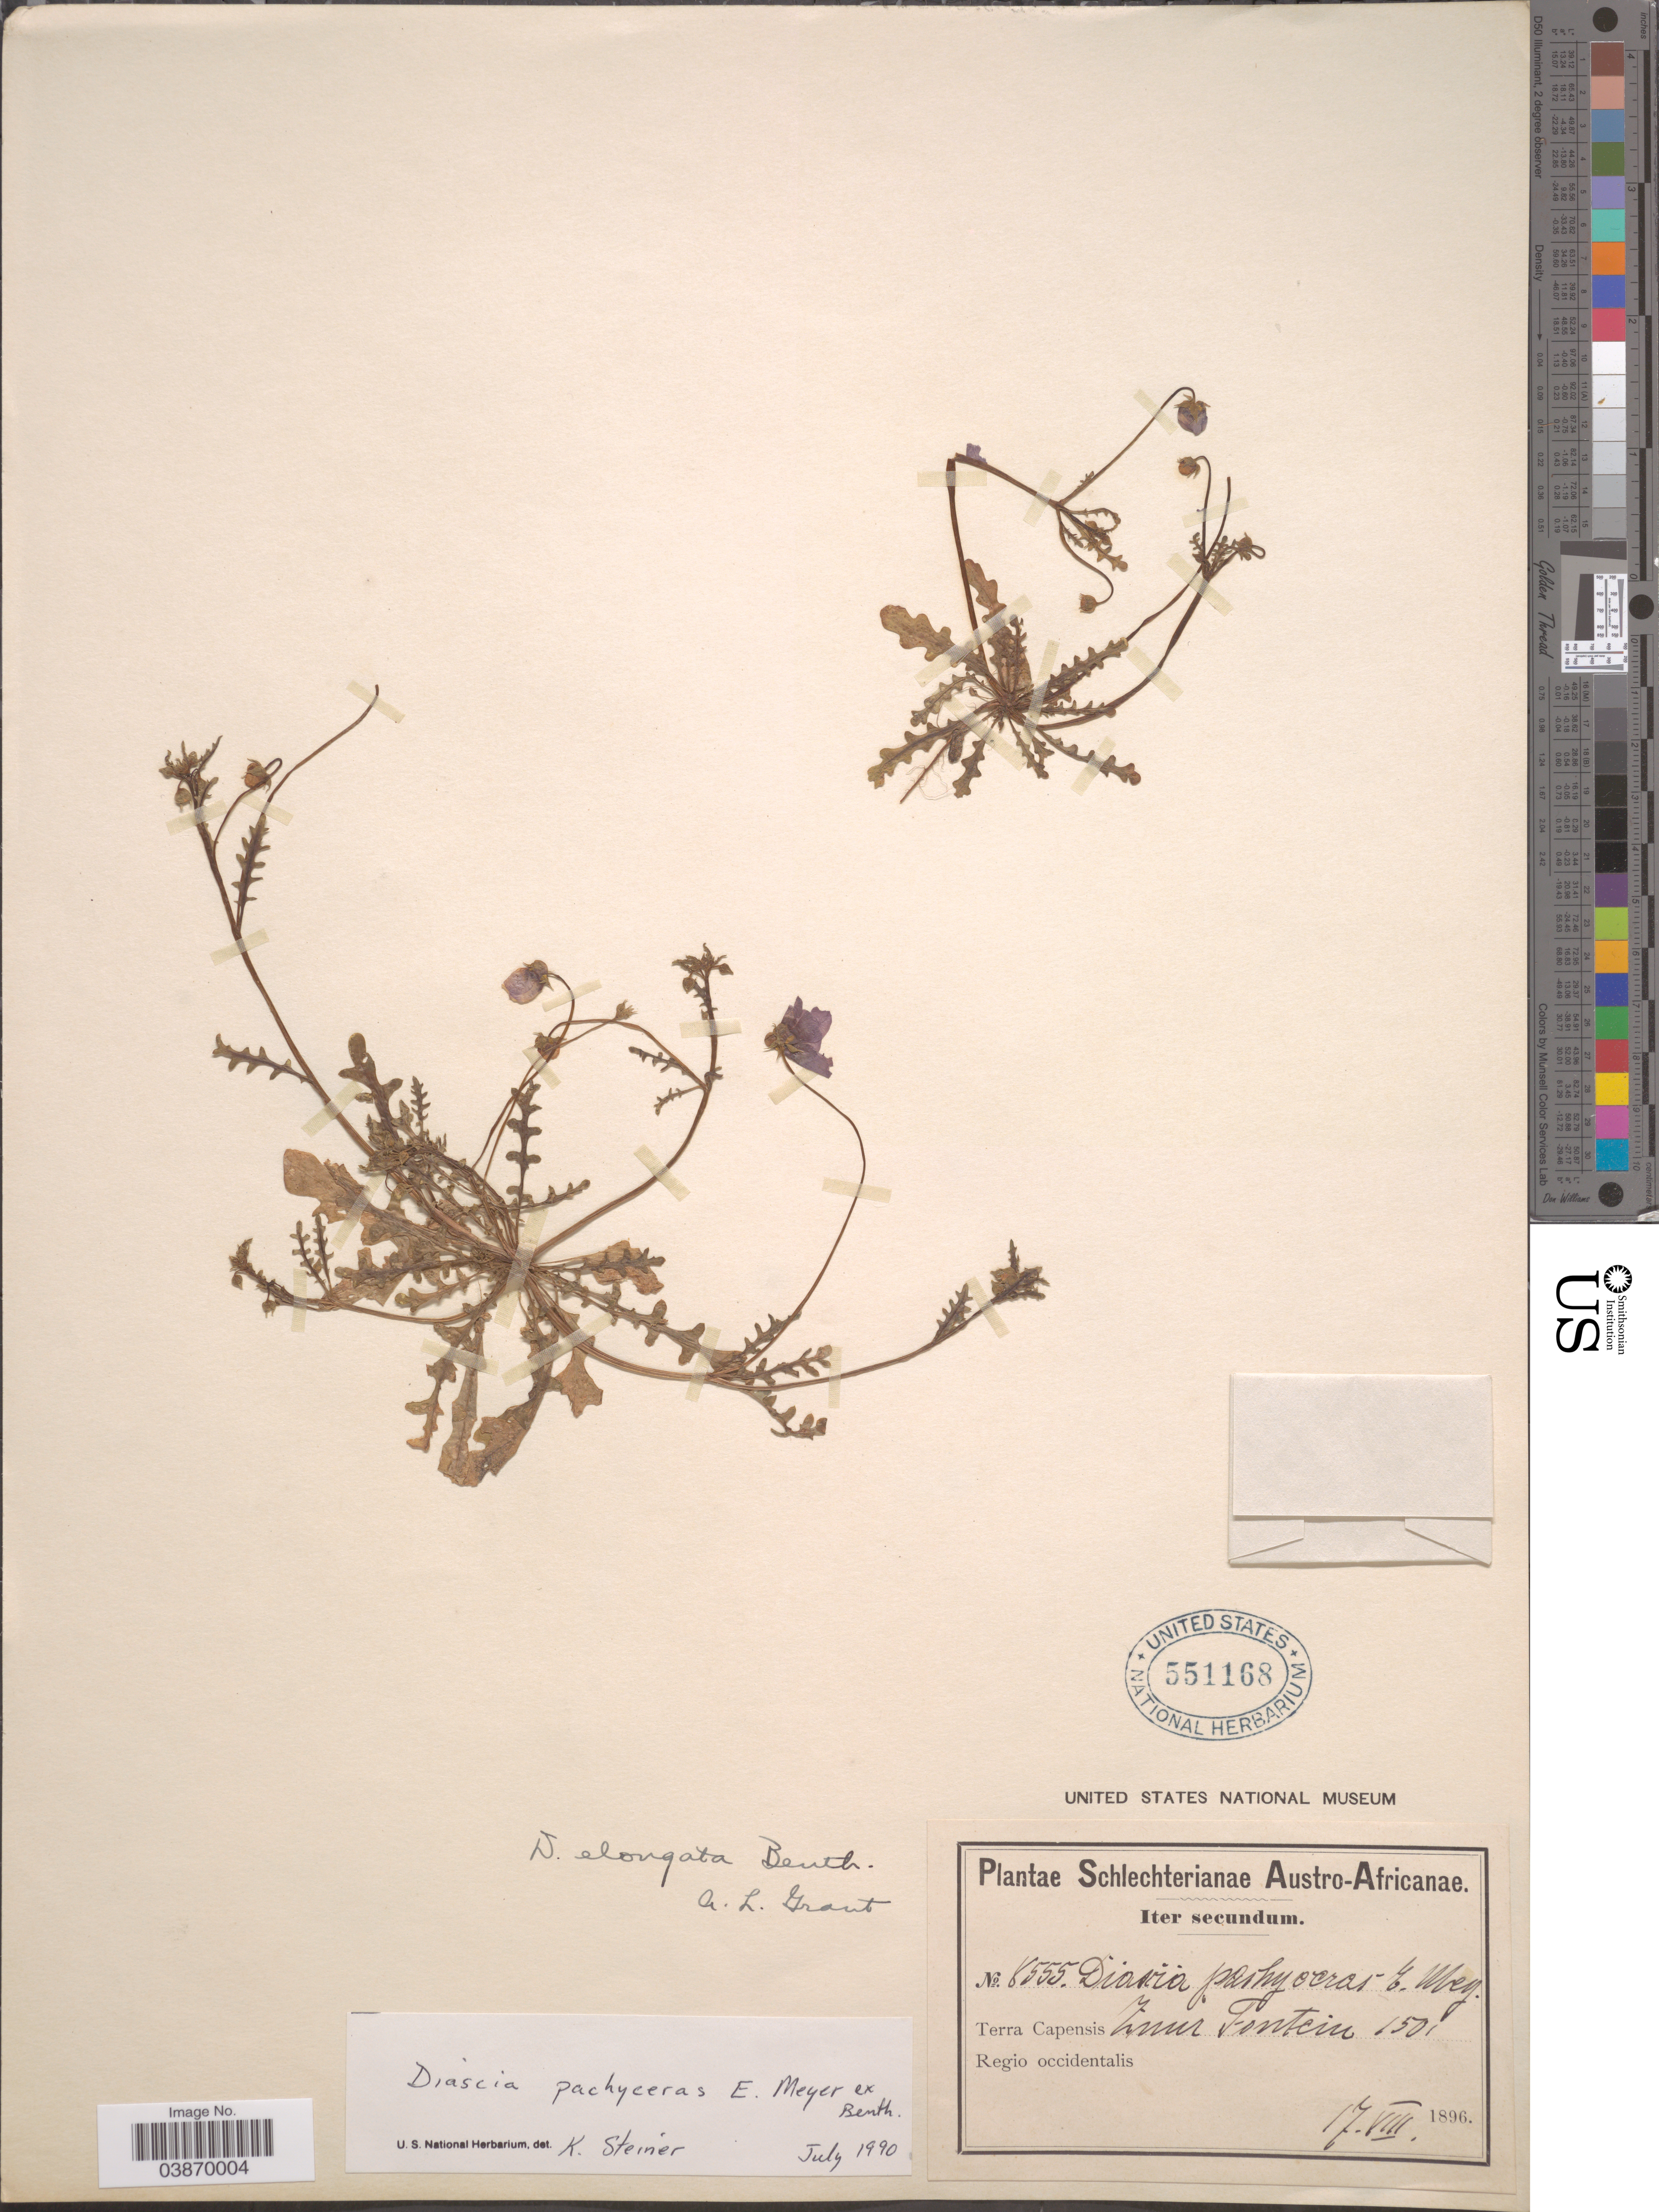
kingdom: Plantae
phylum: Tracheophyta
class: Magnoliopsida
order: Lamiales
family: Scrophulariaceae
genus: Diascia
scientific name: Diascia pachyceras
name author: E. Mey. ex Benth.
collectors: Schlechter, --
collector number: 8555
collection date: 1896-12-17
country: South Africa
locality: Austro-Africanae. Terra Capensis. Zuur Fontein. Regio occidentalis.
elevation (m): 46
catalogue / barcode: US 551168